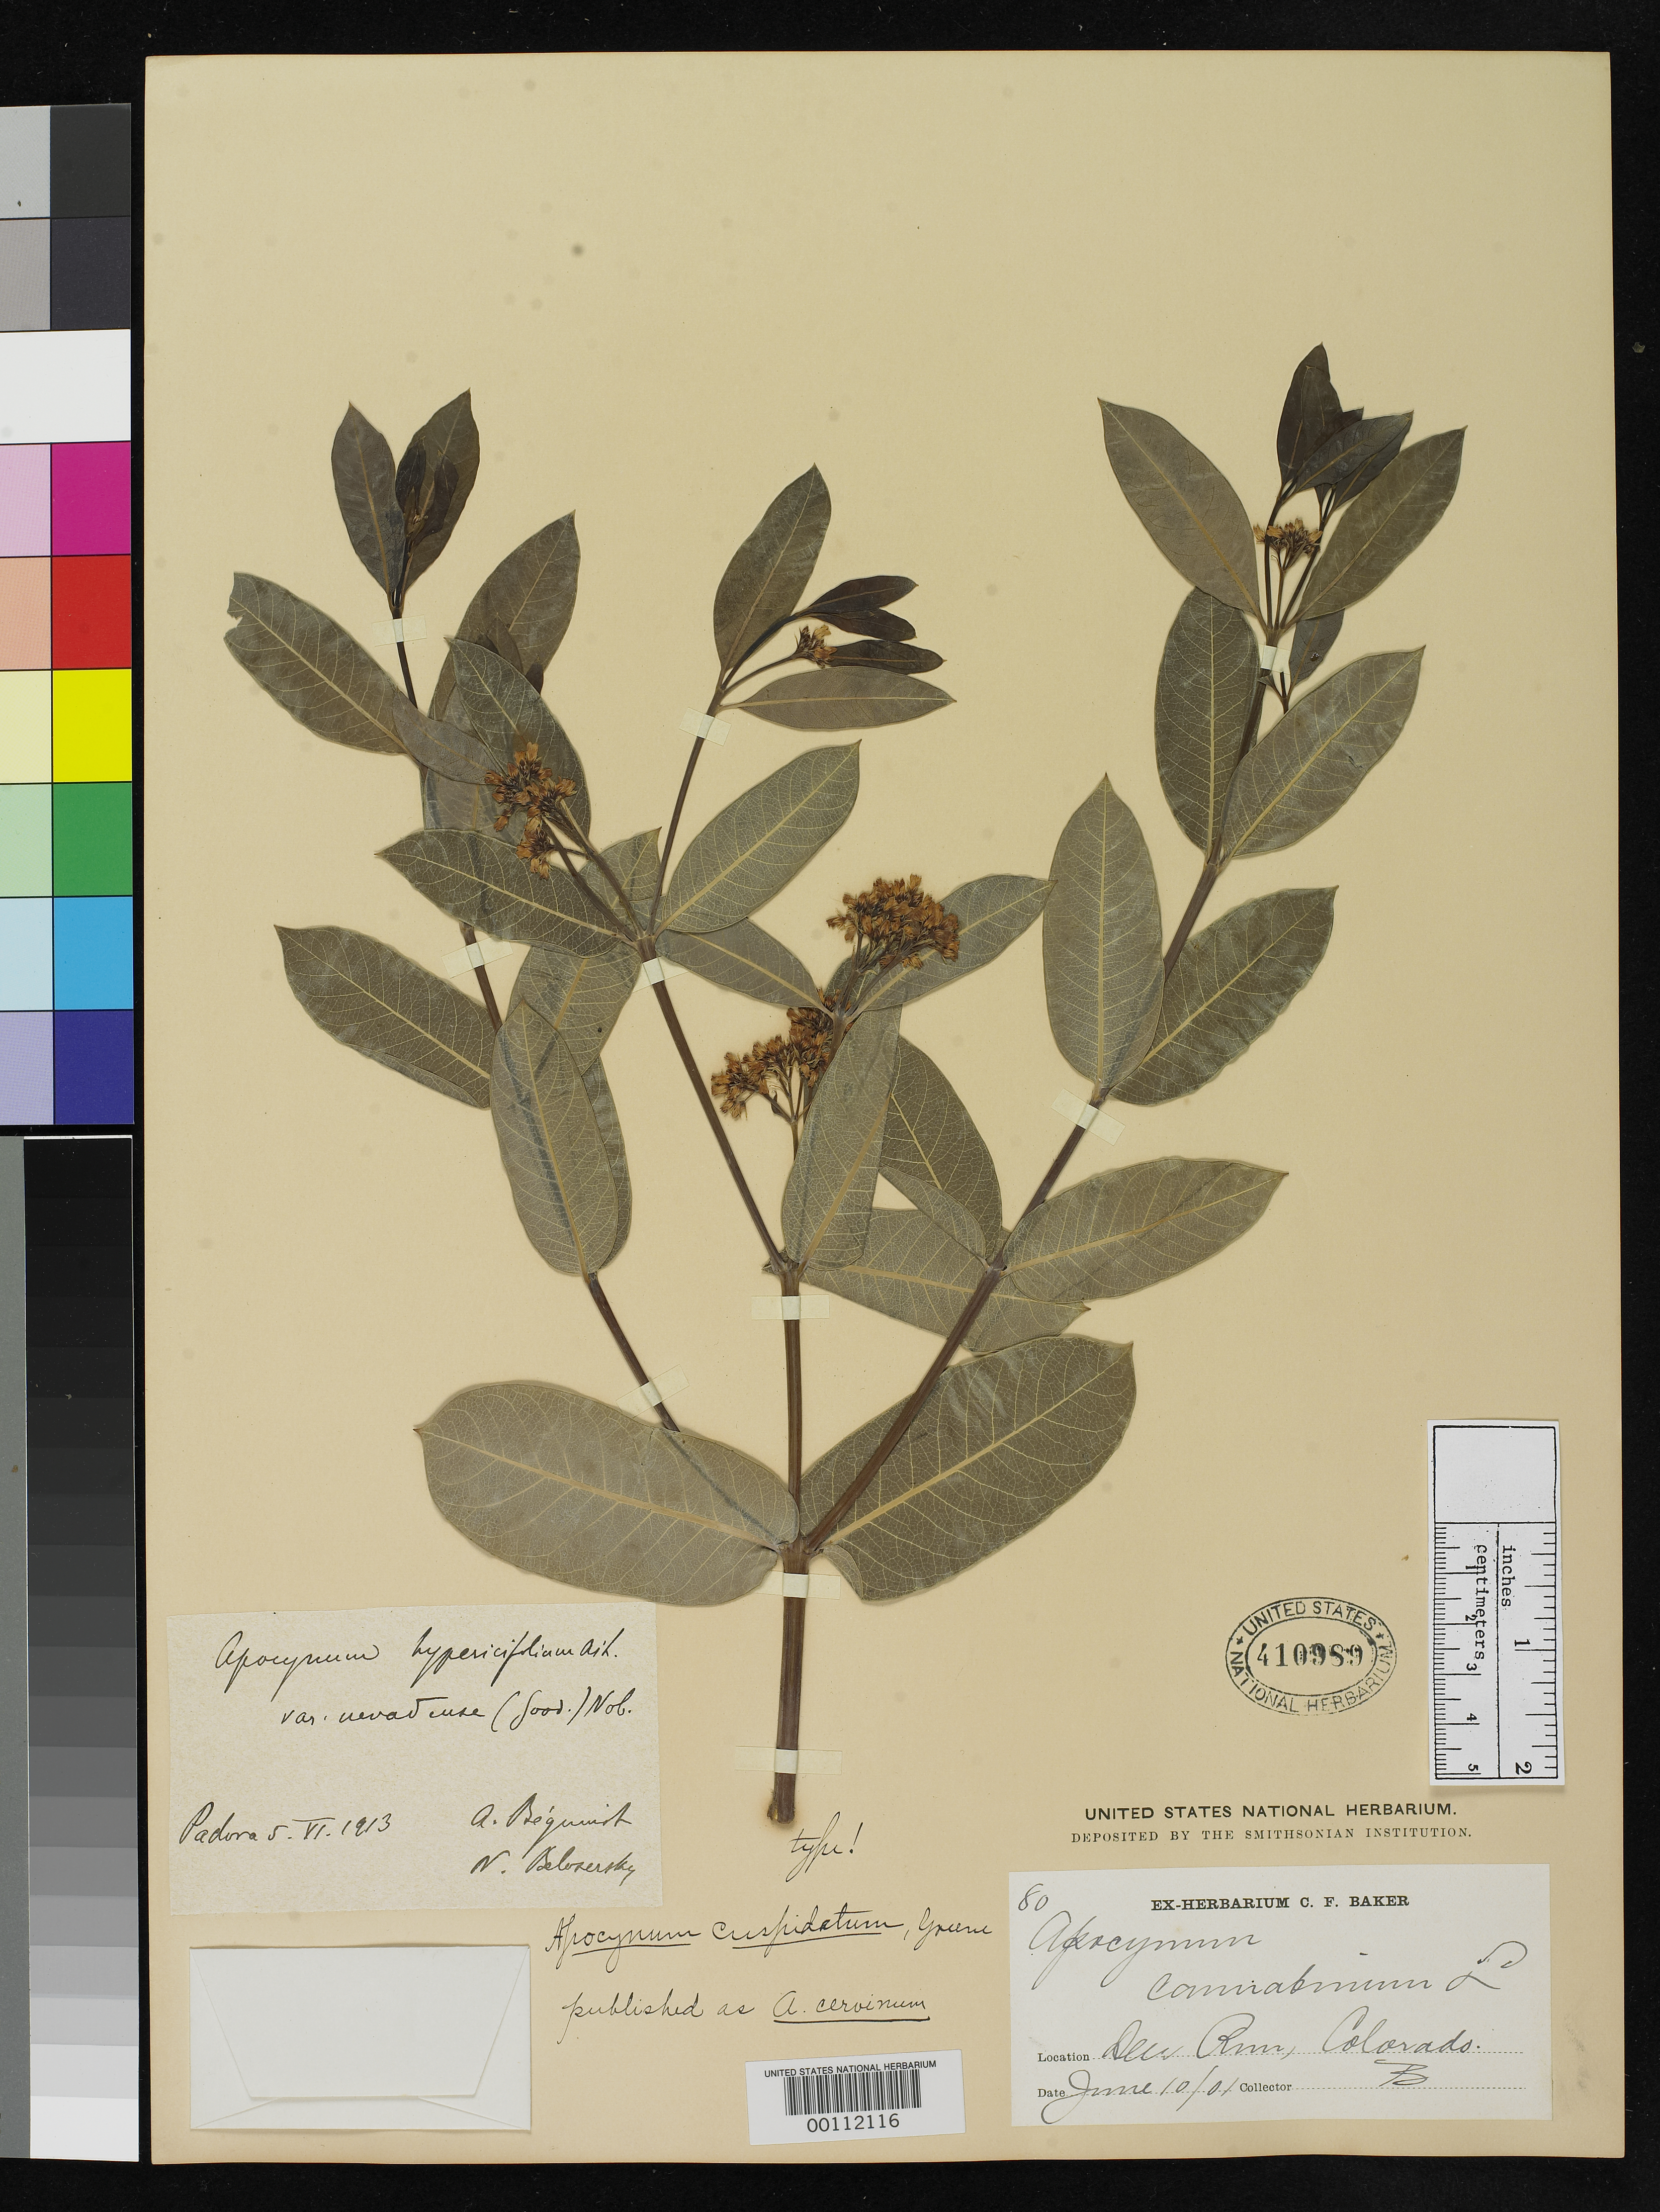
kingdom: Plantae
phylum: Tracheophyta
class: Magnoliopsida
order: Gentianales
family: Apocynaceae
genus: Apocynum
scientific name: Apocynum cervinum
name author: Greene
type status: Holotype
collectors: C. F. Baker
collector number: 80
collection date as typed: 10 Jun 1901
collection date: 1901-06-10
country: United States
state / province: Colorado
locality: Gunnison River, Deer Run.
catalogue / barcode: US 410989